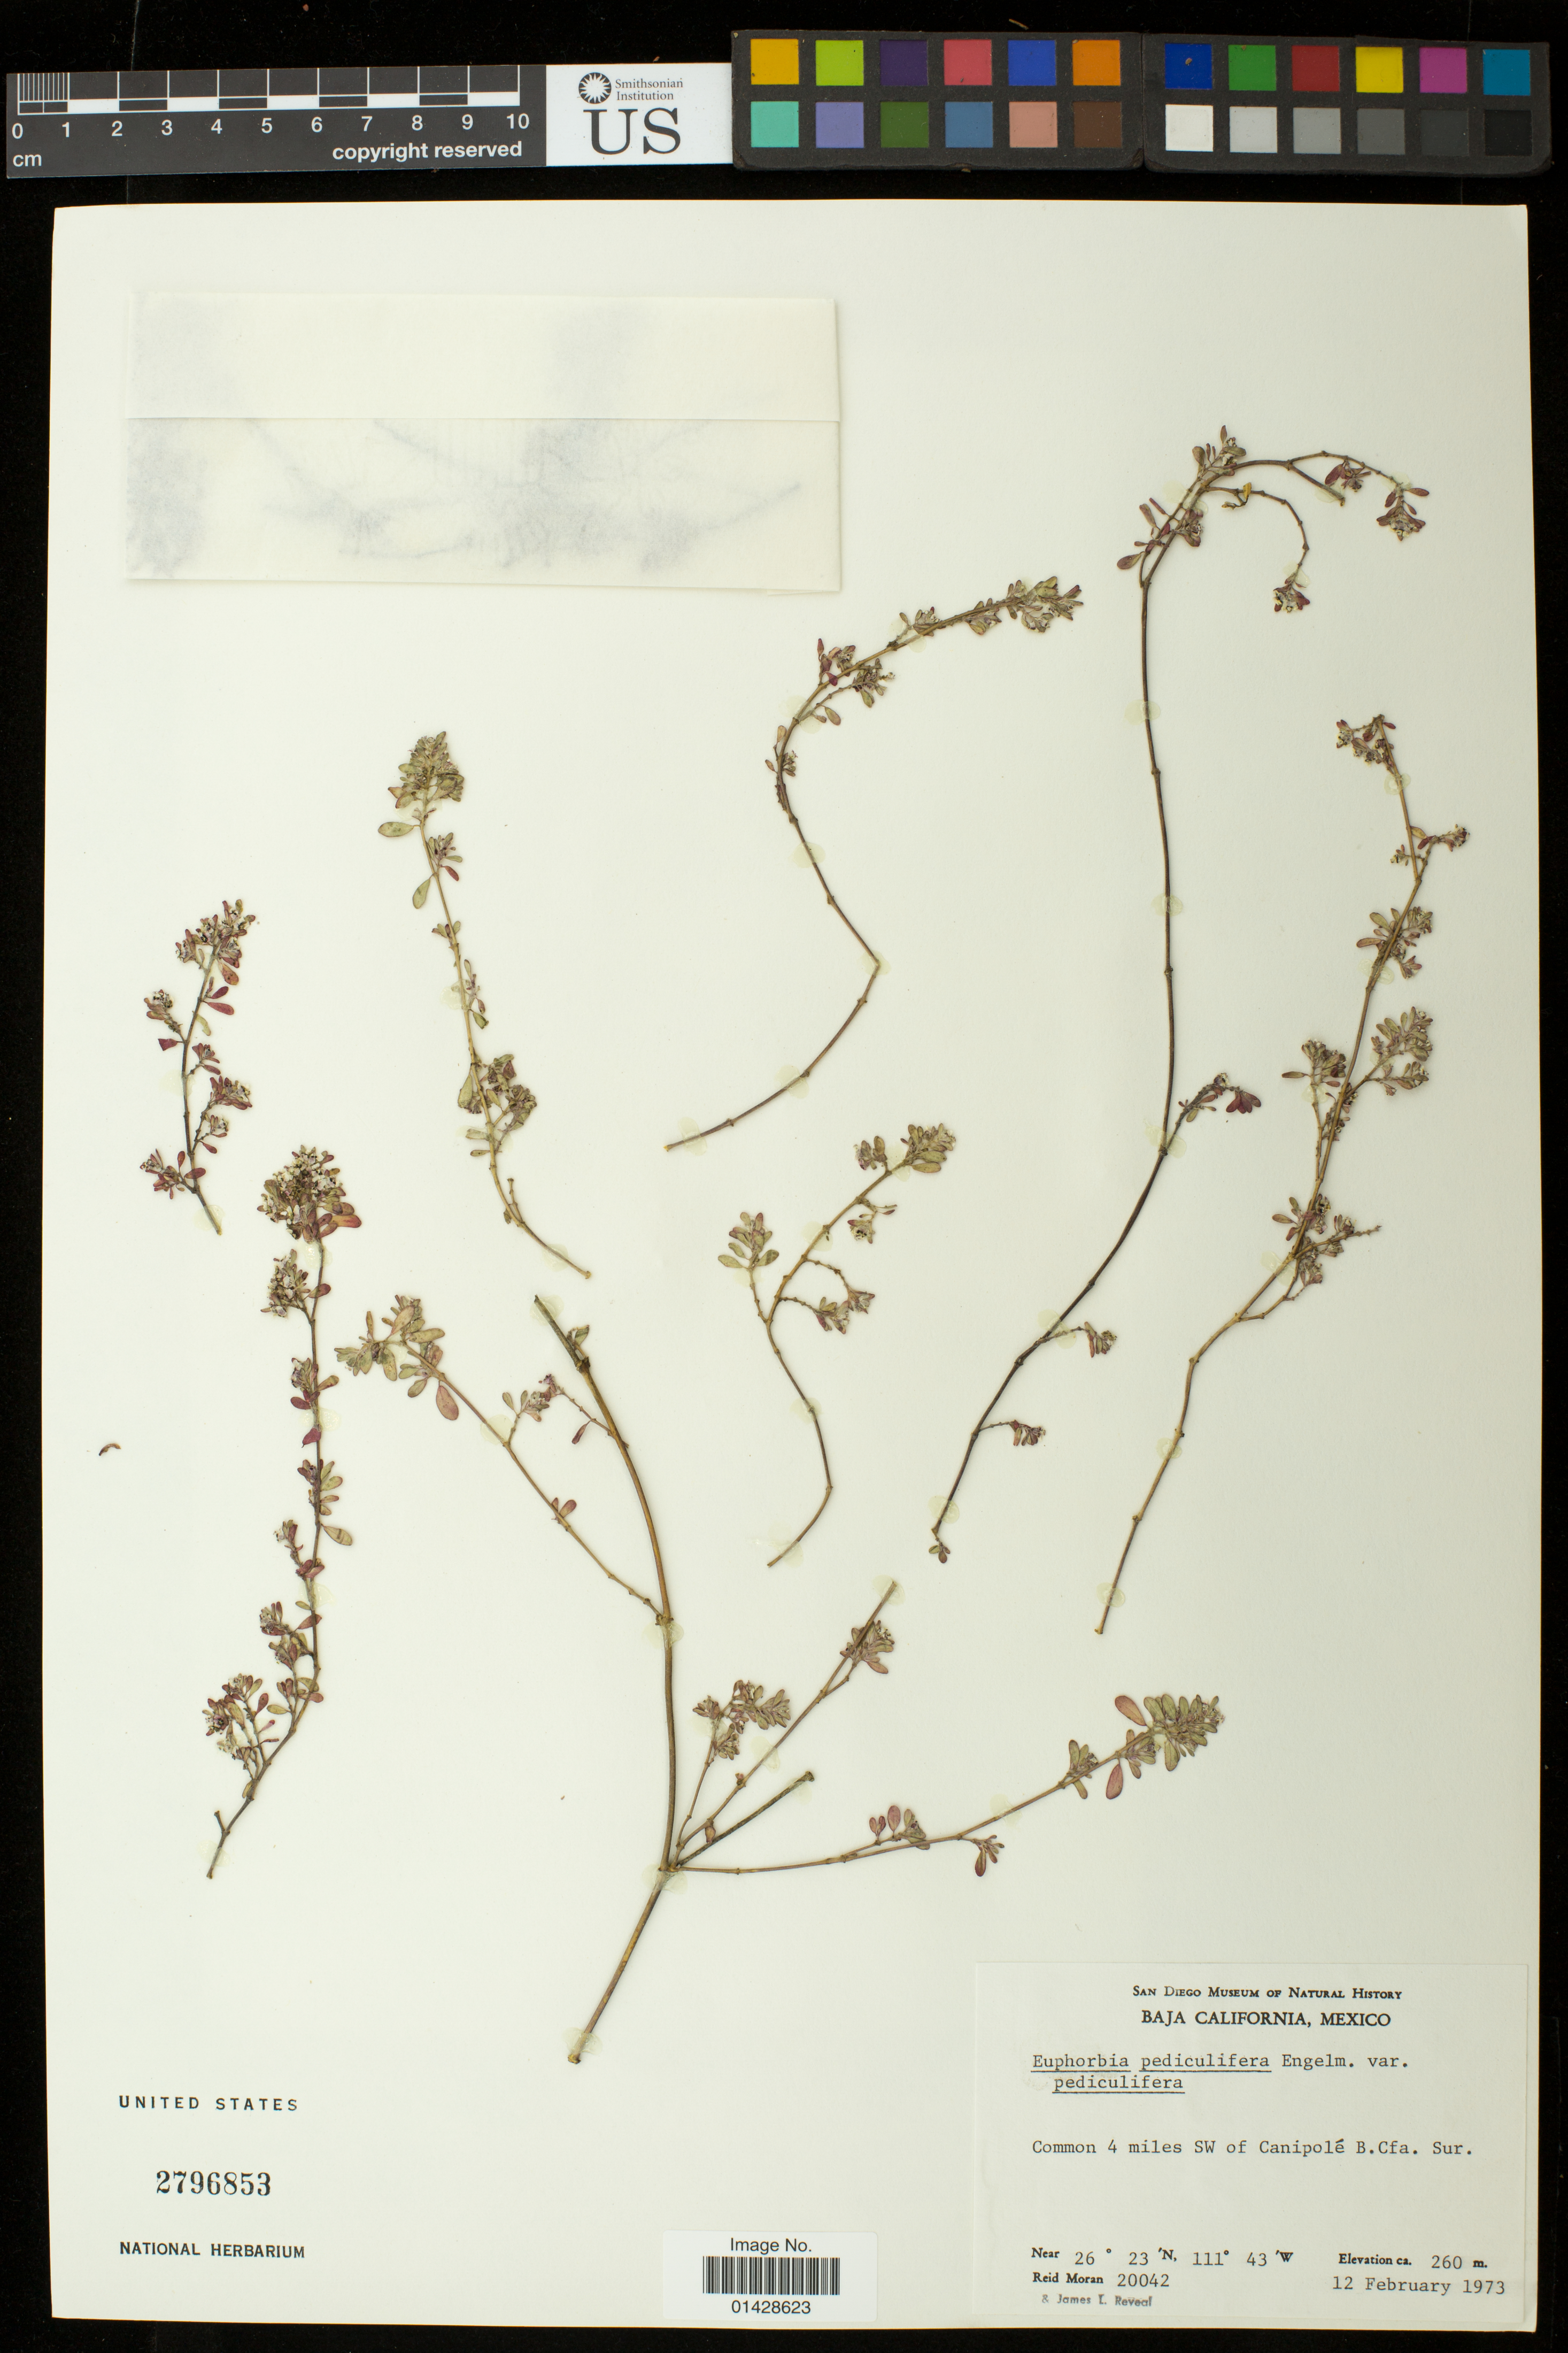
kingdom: Plantae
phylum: Tracheophyta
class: Magnoliopsida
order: Malpighiales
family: Euphorbiaceae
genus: Euphorbia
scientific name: Euphorbia pediculifera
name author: Engelm.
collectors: R. V. Moran & J. L. Reveal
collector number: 20042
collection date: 1973-02-12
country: Mexico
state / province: Baja California Sur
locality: Common 4 miles SW of Canipole B.Cfa. Sur.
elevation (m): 260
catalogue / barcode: US 2796853